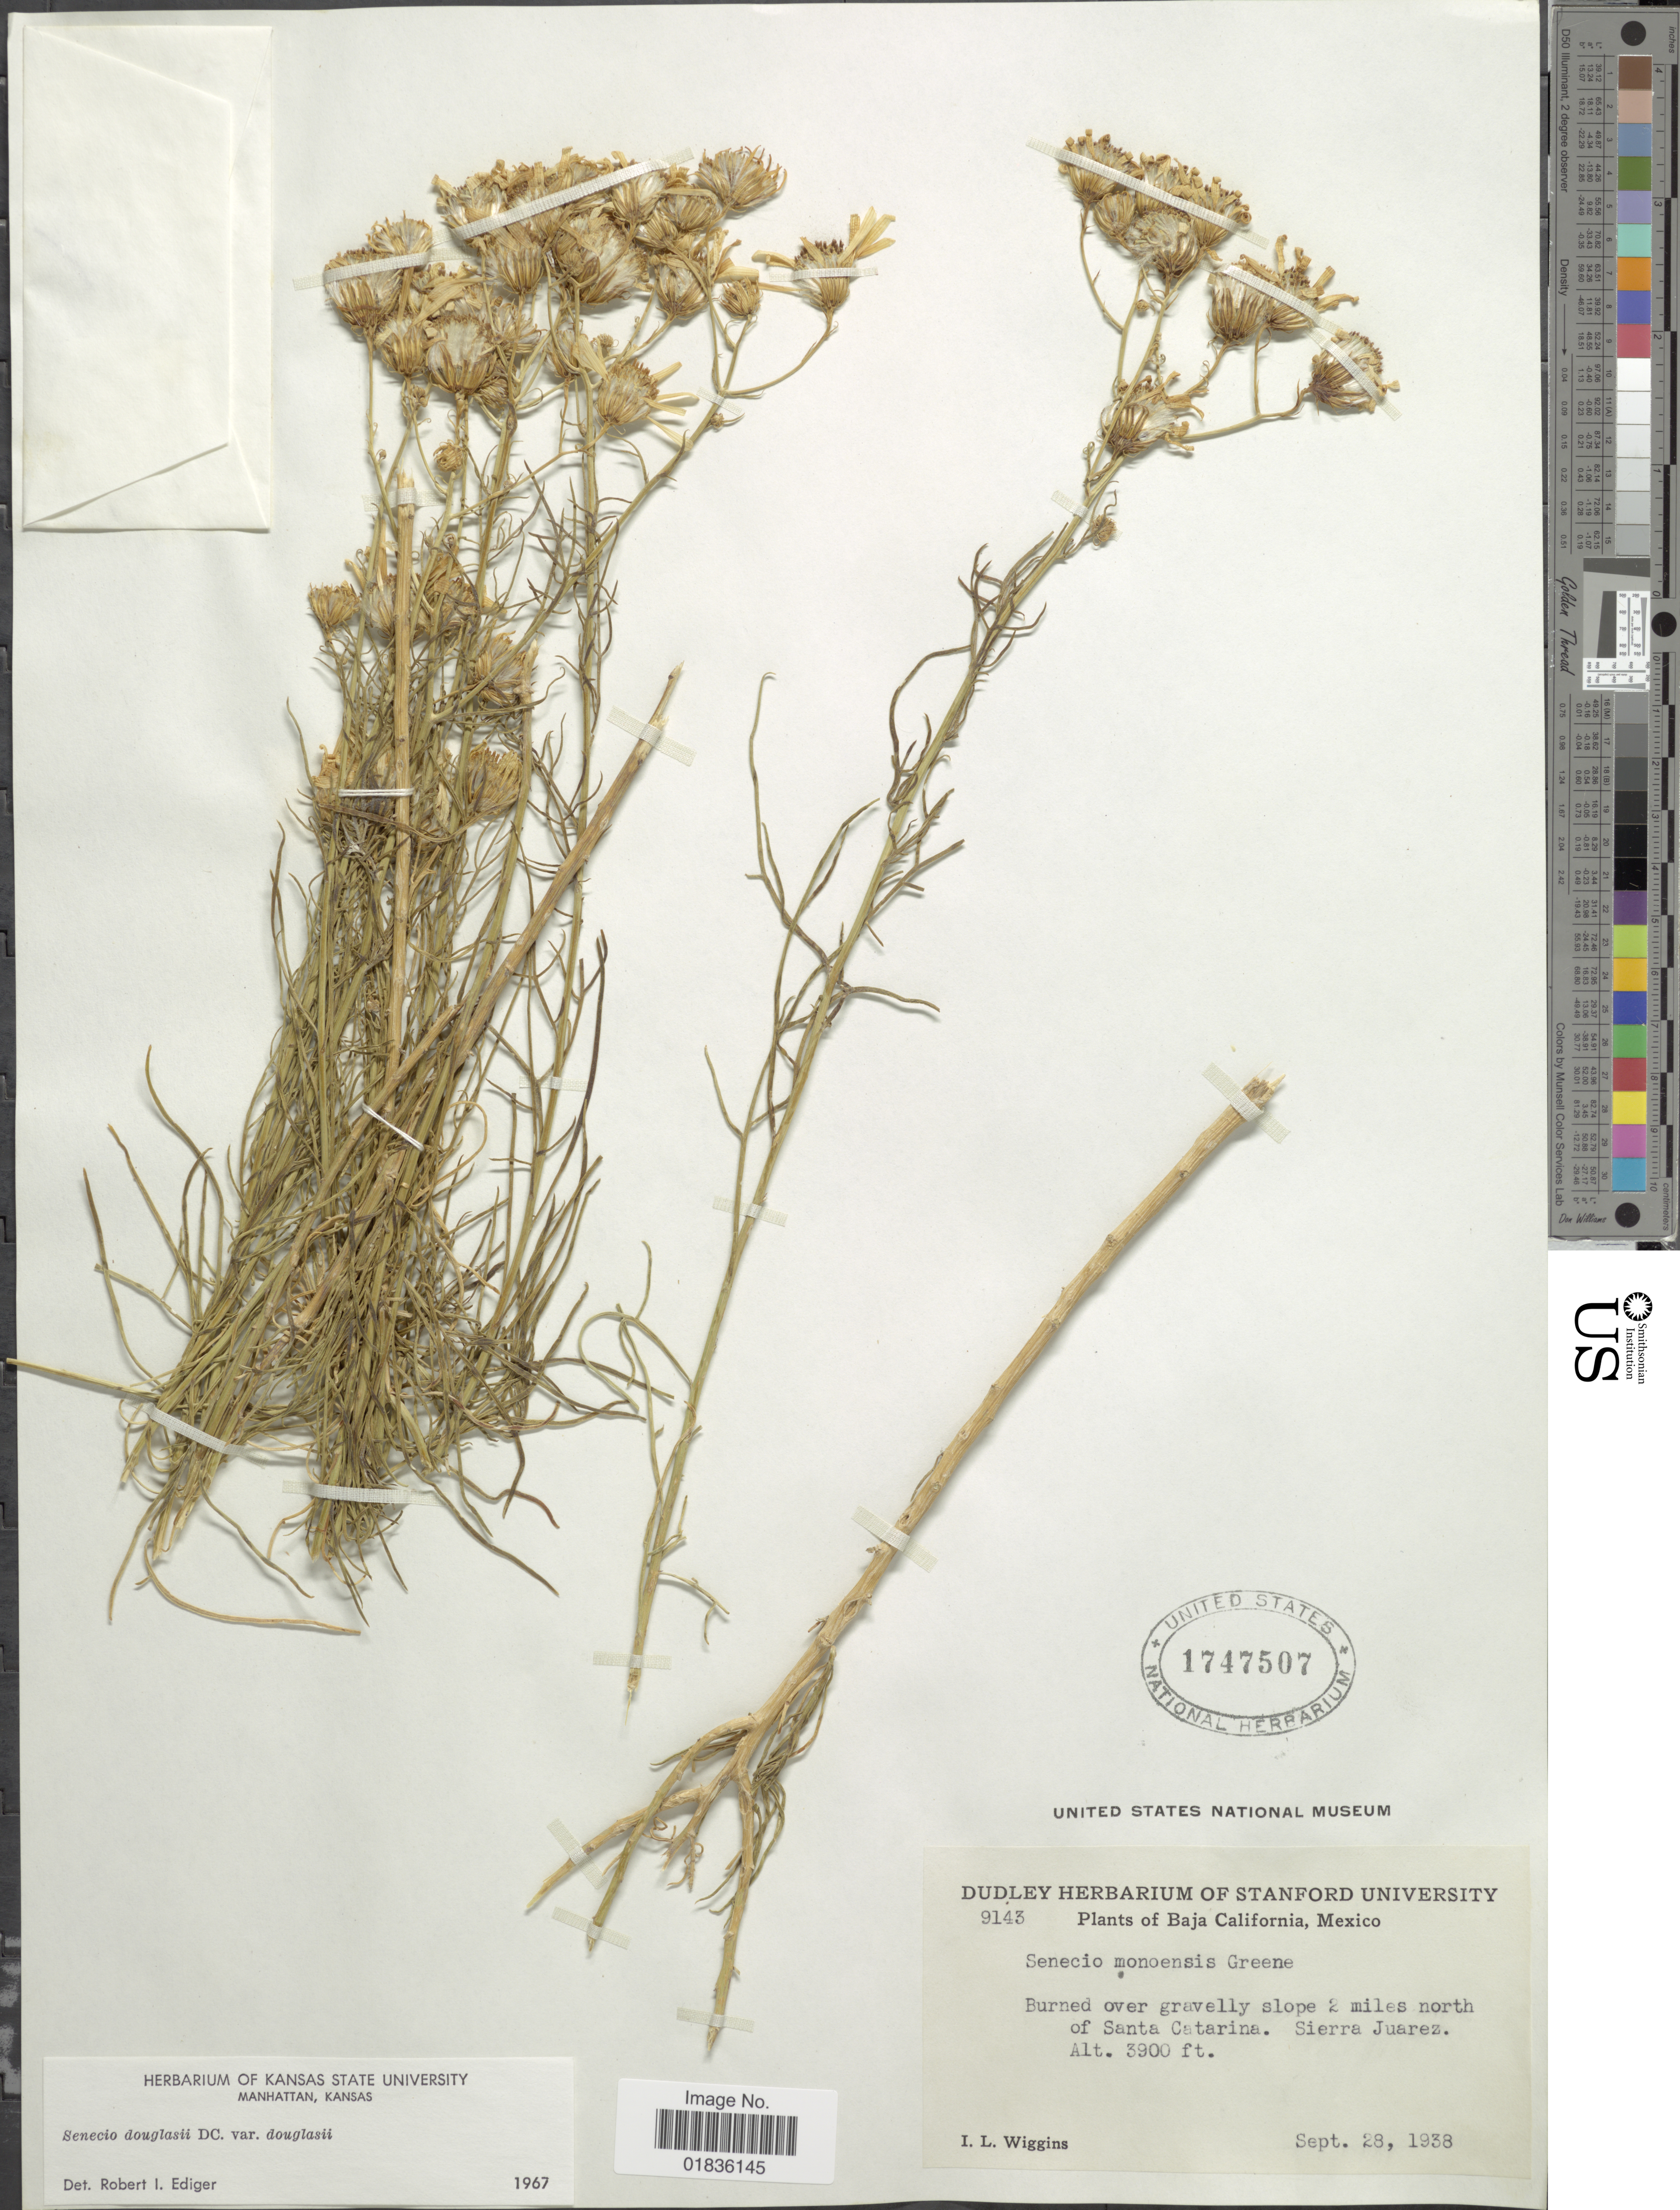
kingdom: Plantae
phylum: Tracheophyta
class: Magnoliopsida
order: Asterales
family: Asteraceae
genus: Senecio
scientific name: Senecio flaccidus var. douglasii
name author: (DC.) B.L. Turner & T.M. Barkley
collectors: I. L. Wiggins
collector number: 9143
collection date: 1938-09-28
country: Mexico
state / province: Baja California Norte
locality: Burned over gravelly slope 2 miles north of Santa Catarina, Sierra Juarez.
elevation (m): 1189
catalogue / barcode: US 1747507